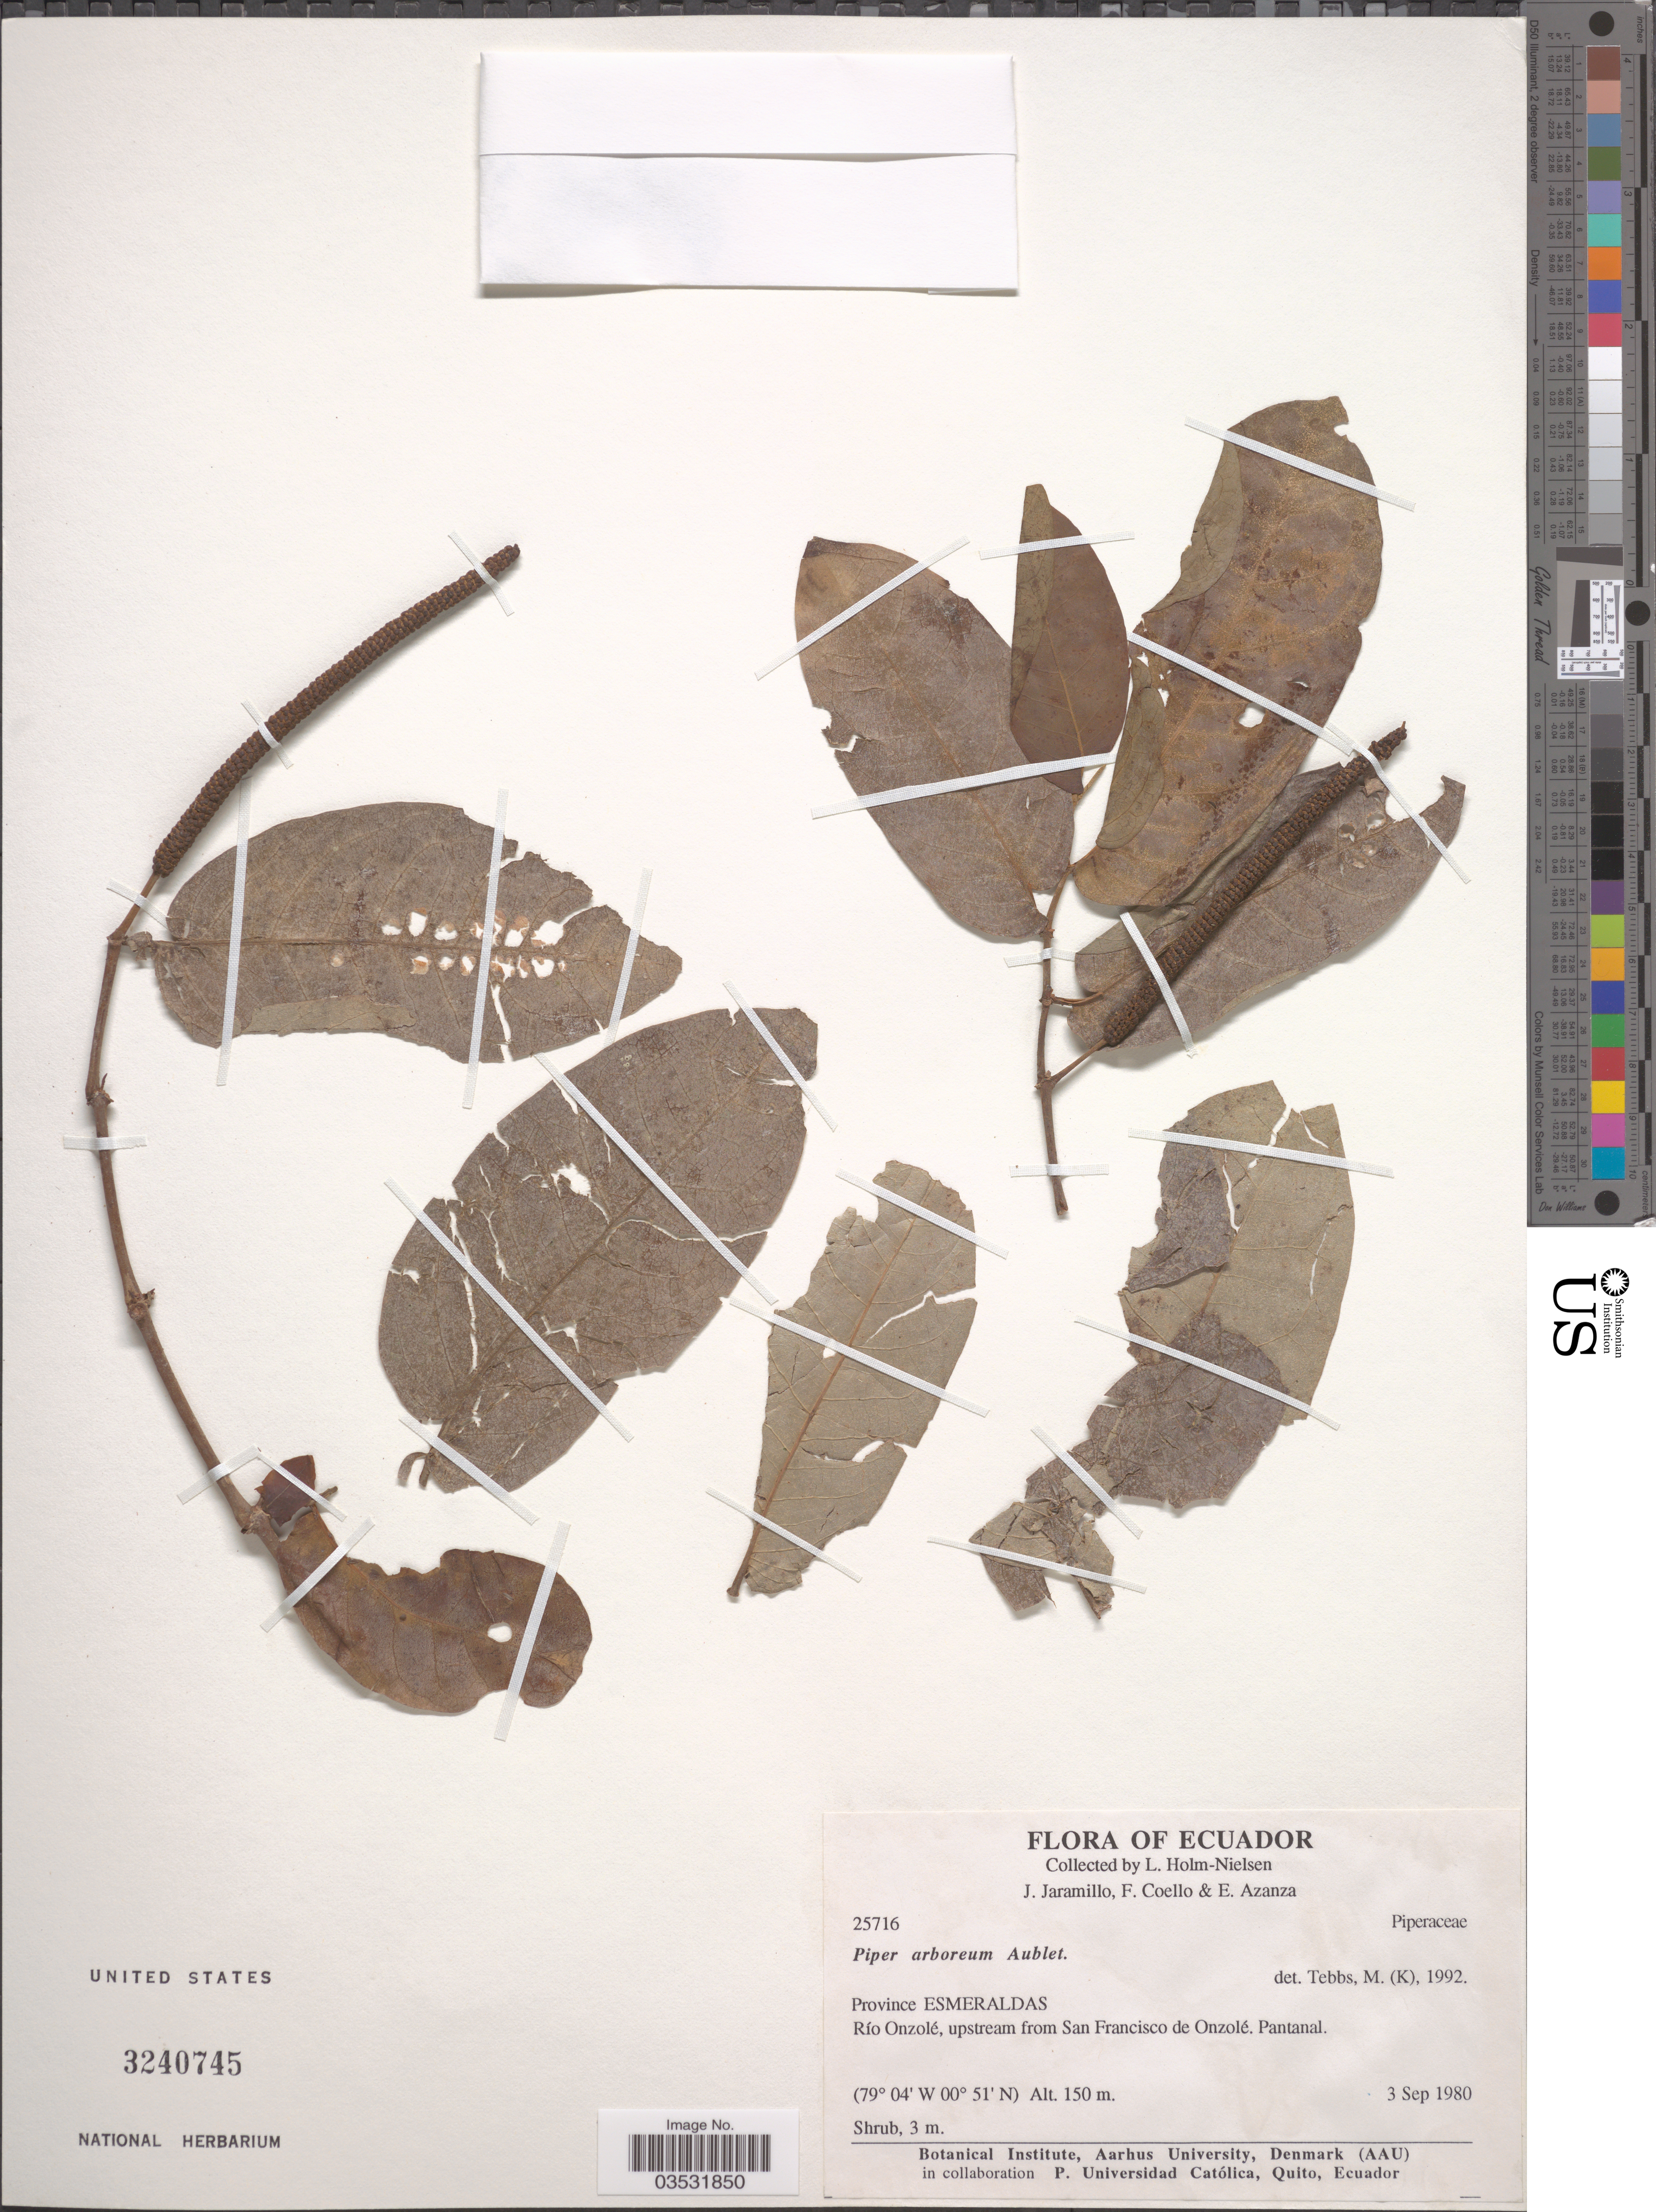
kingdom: Plantae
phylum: Tracheophyta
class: Magnoliopsida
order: Piperales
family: Piperaceae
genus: Piper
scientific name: Piper arboreum var. arboreum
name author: Aubl.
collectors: L. Holm-Nielsen, J. Jaramillo, F. Coello & E. Azanza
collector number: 25716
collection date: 1980-09-03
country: Ecuador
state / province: Esmeraldas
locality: Río Onzolé, upstream from San Francisco de Onzolé. Pantanal.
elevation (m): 150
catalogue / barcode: US 3240745